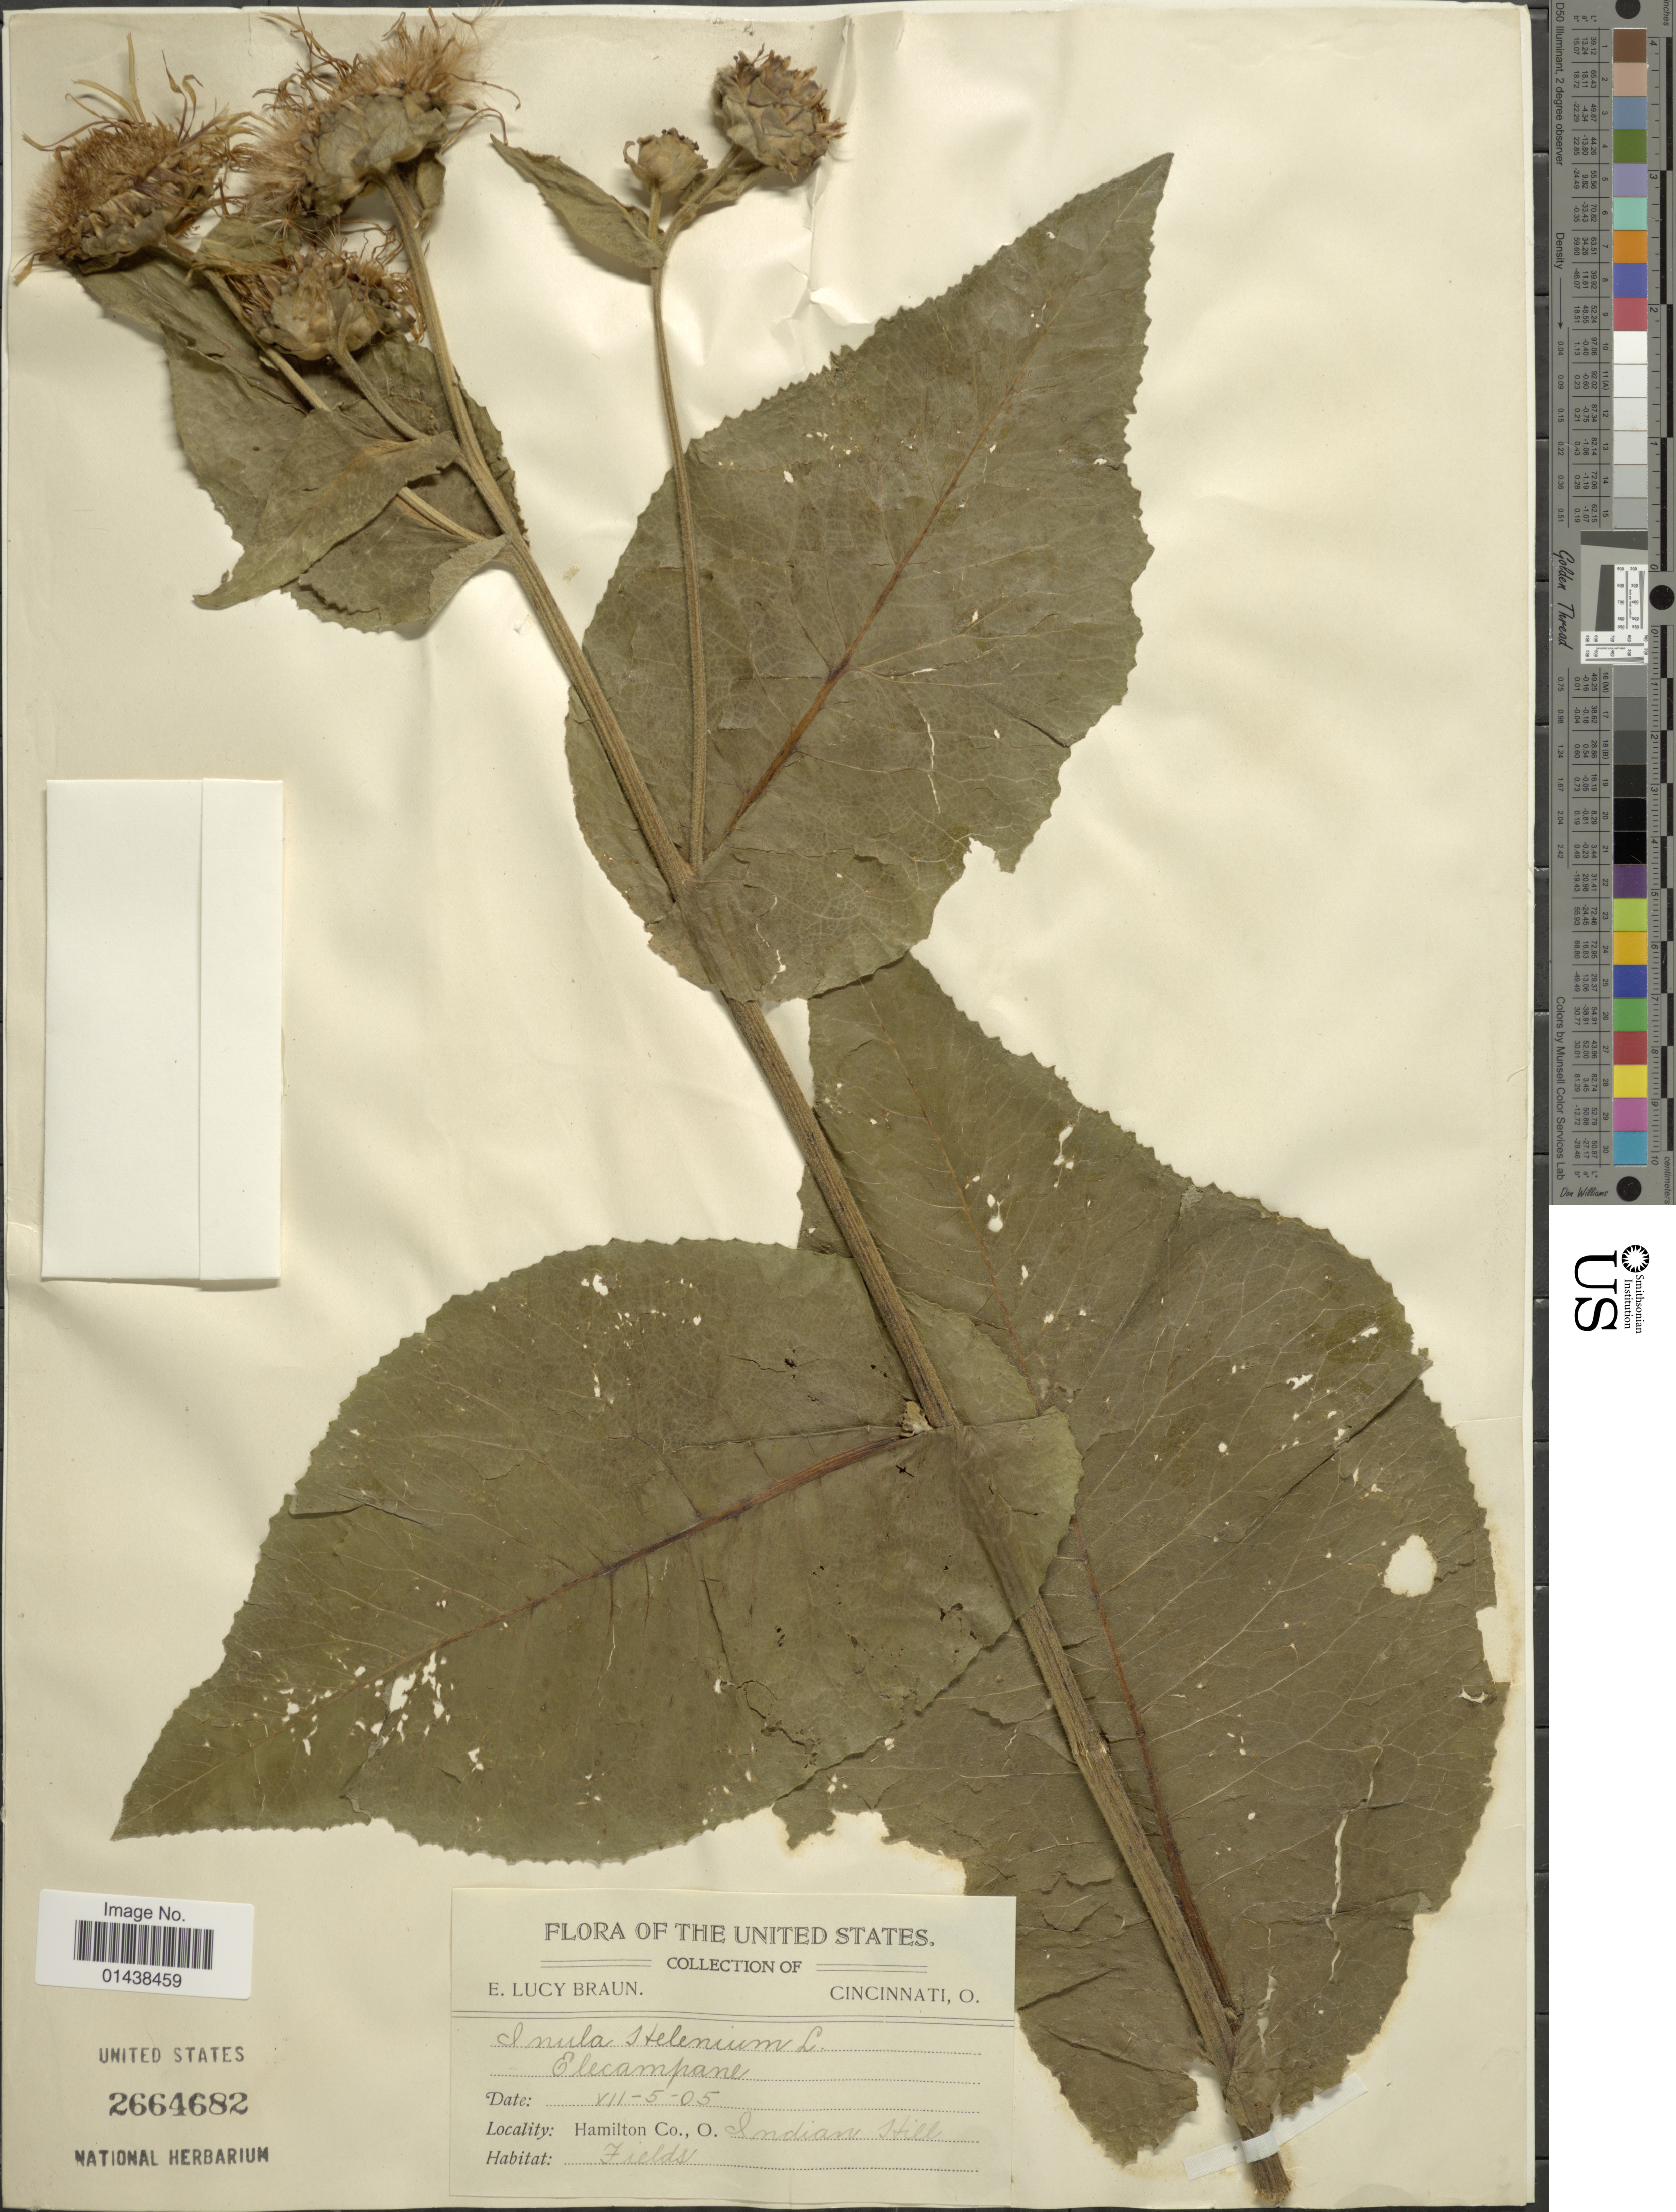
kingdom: Plantae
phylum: Tracheophyta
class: Magnoliopsida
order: Asterales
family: Asteraceae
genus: Inula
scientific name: Inula helenium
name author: L.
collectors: E. L. Braun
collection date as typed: Transcribed d/m/y: 5/7/5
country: United States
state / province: Ohio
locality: Hamilton Co., Indian Hill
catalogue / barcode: US 2664682